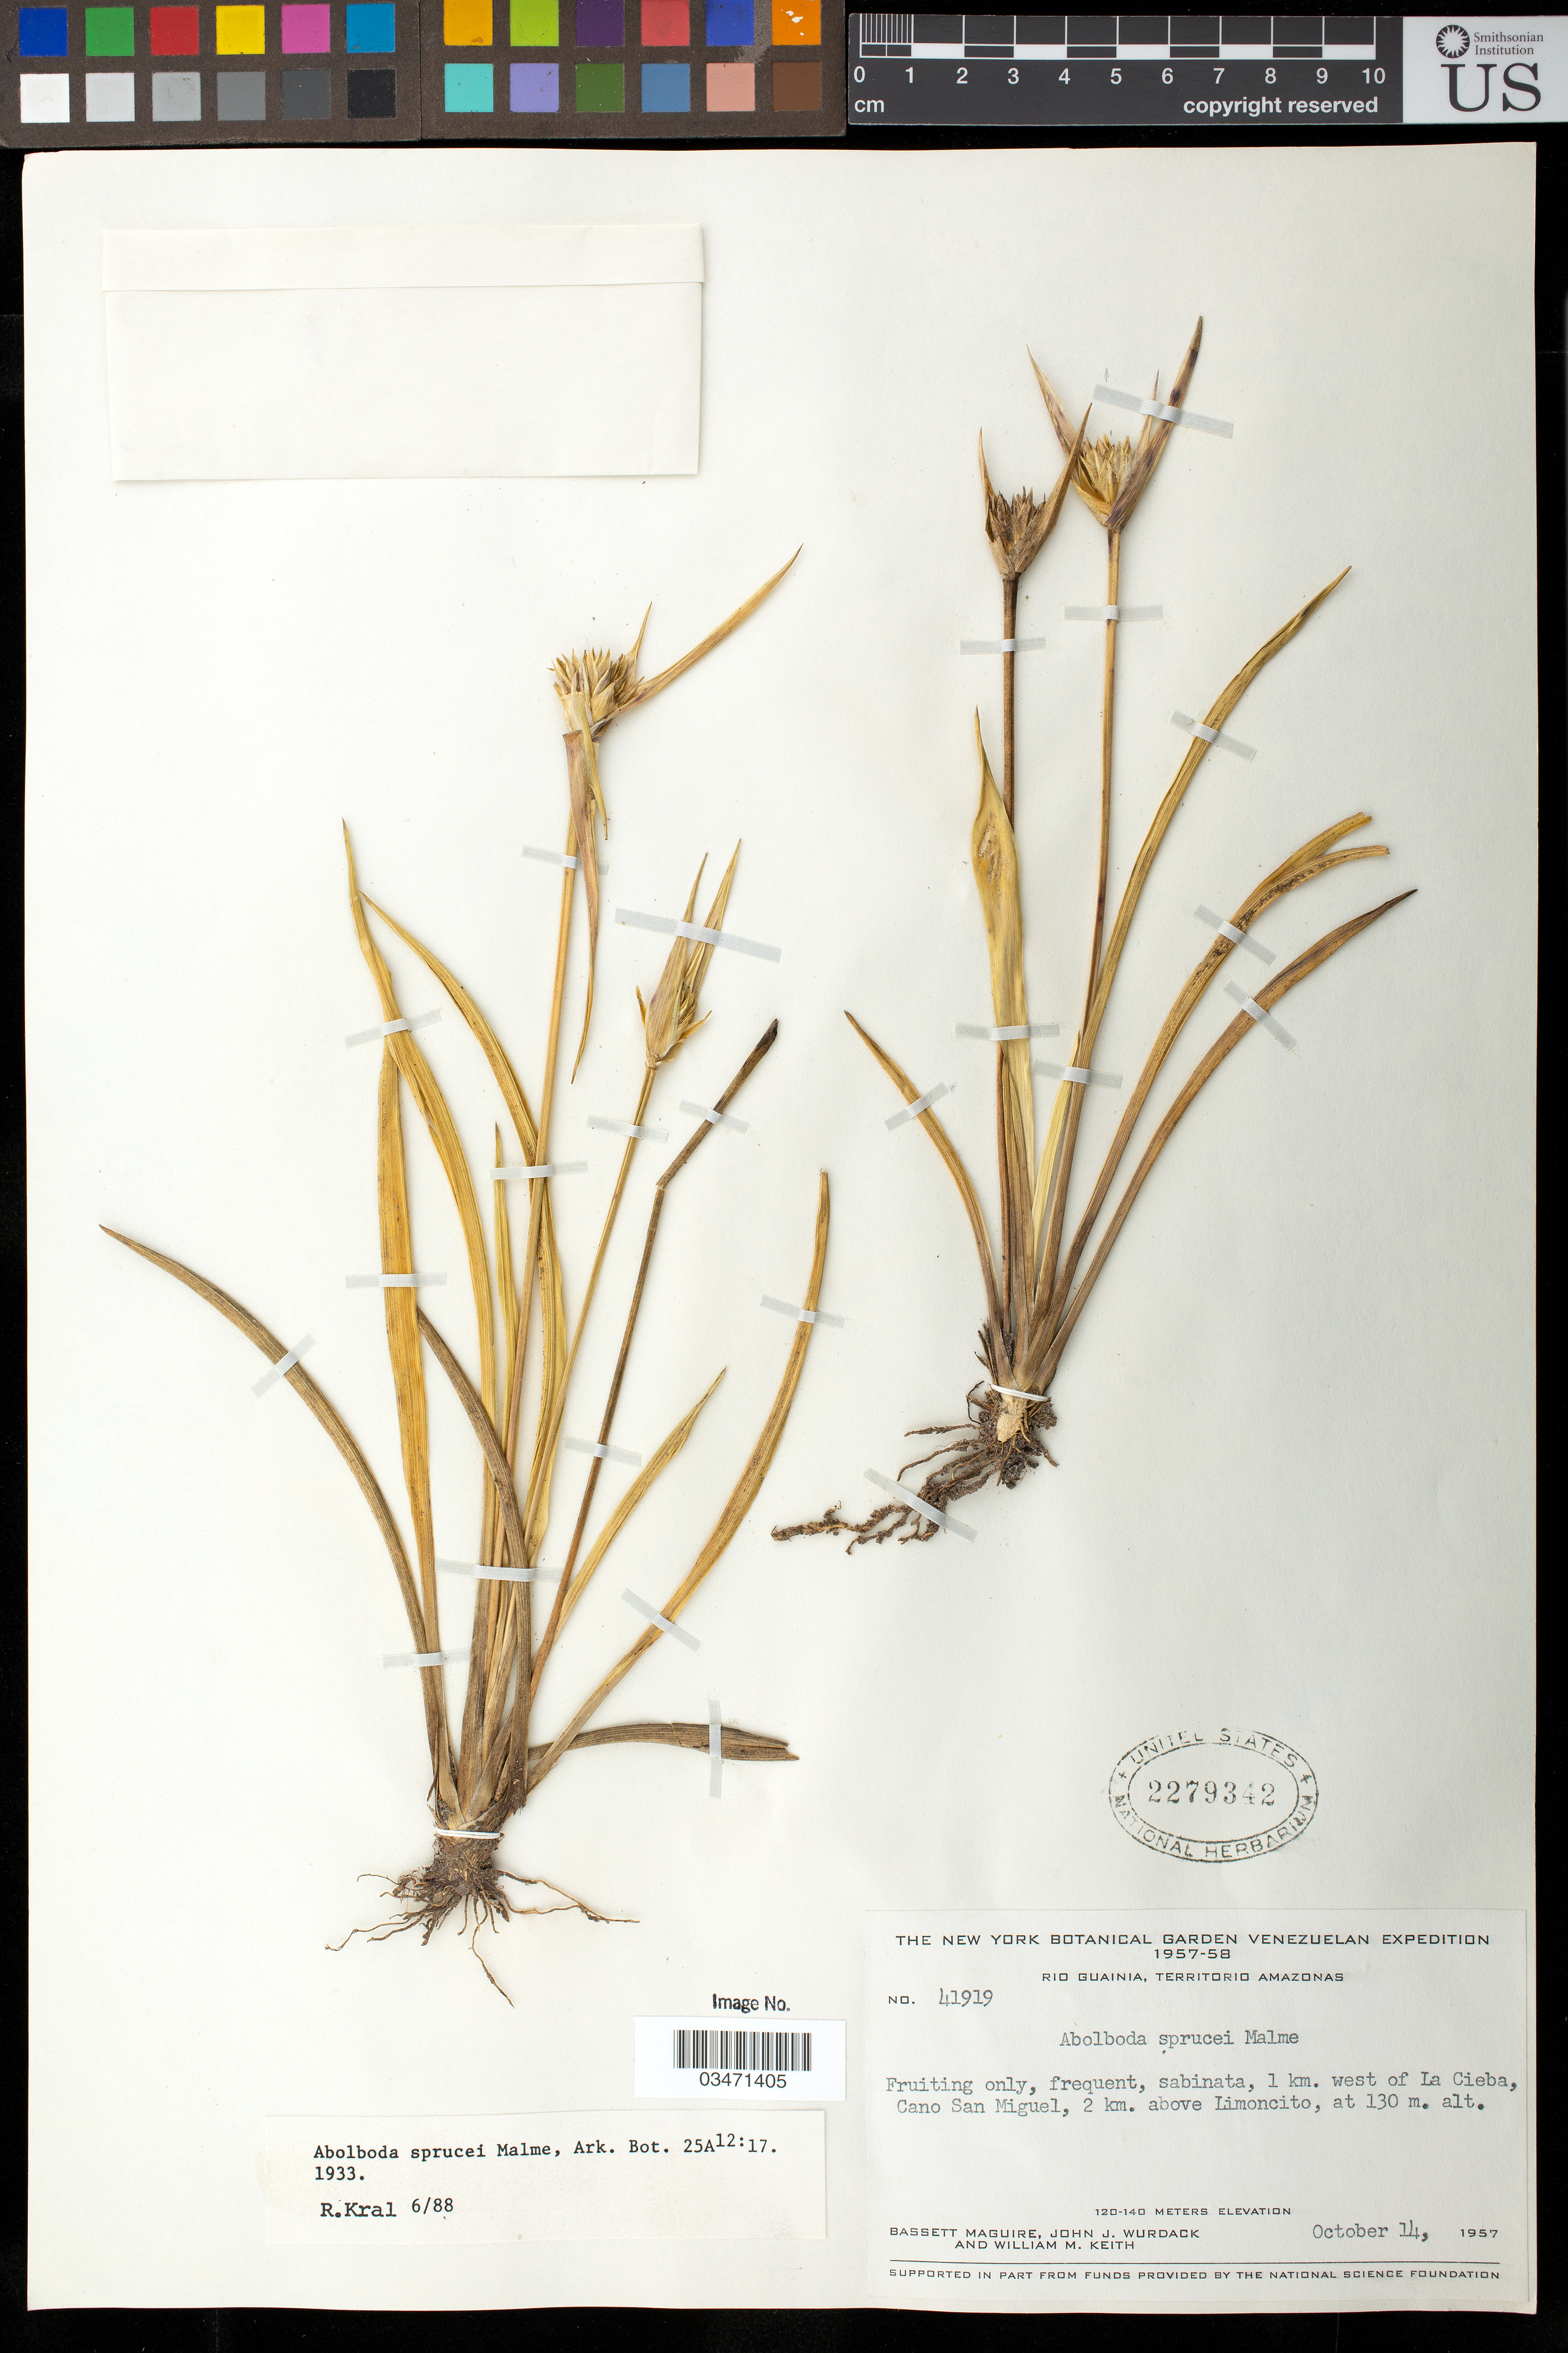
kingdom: Plantae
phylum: Tracheophyta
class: Liliopsida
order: Poales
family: Xyridaceae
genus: Abolboda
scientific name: Abolboda sprucei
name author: Malme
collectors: B. Maguire, J. J. Wurdack & W. Keith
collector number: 41919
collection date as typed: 14-Oct-57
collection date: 1957-10-14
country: Venezuela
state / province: Amazonas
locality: Cano San Miguel, 2 km above Limoncito, 1 km west of La Ceiba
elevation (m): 130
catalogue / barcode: US 2279342